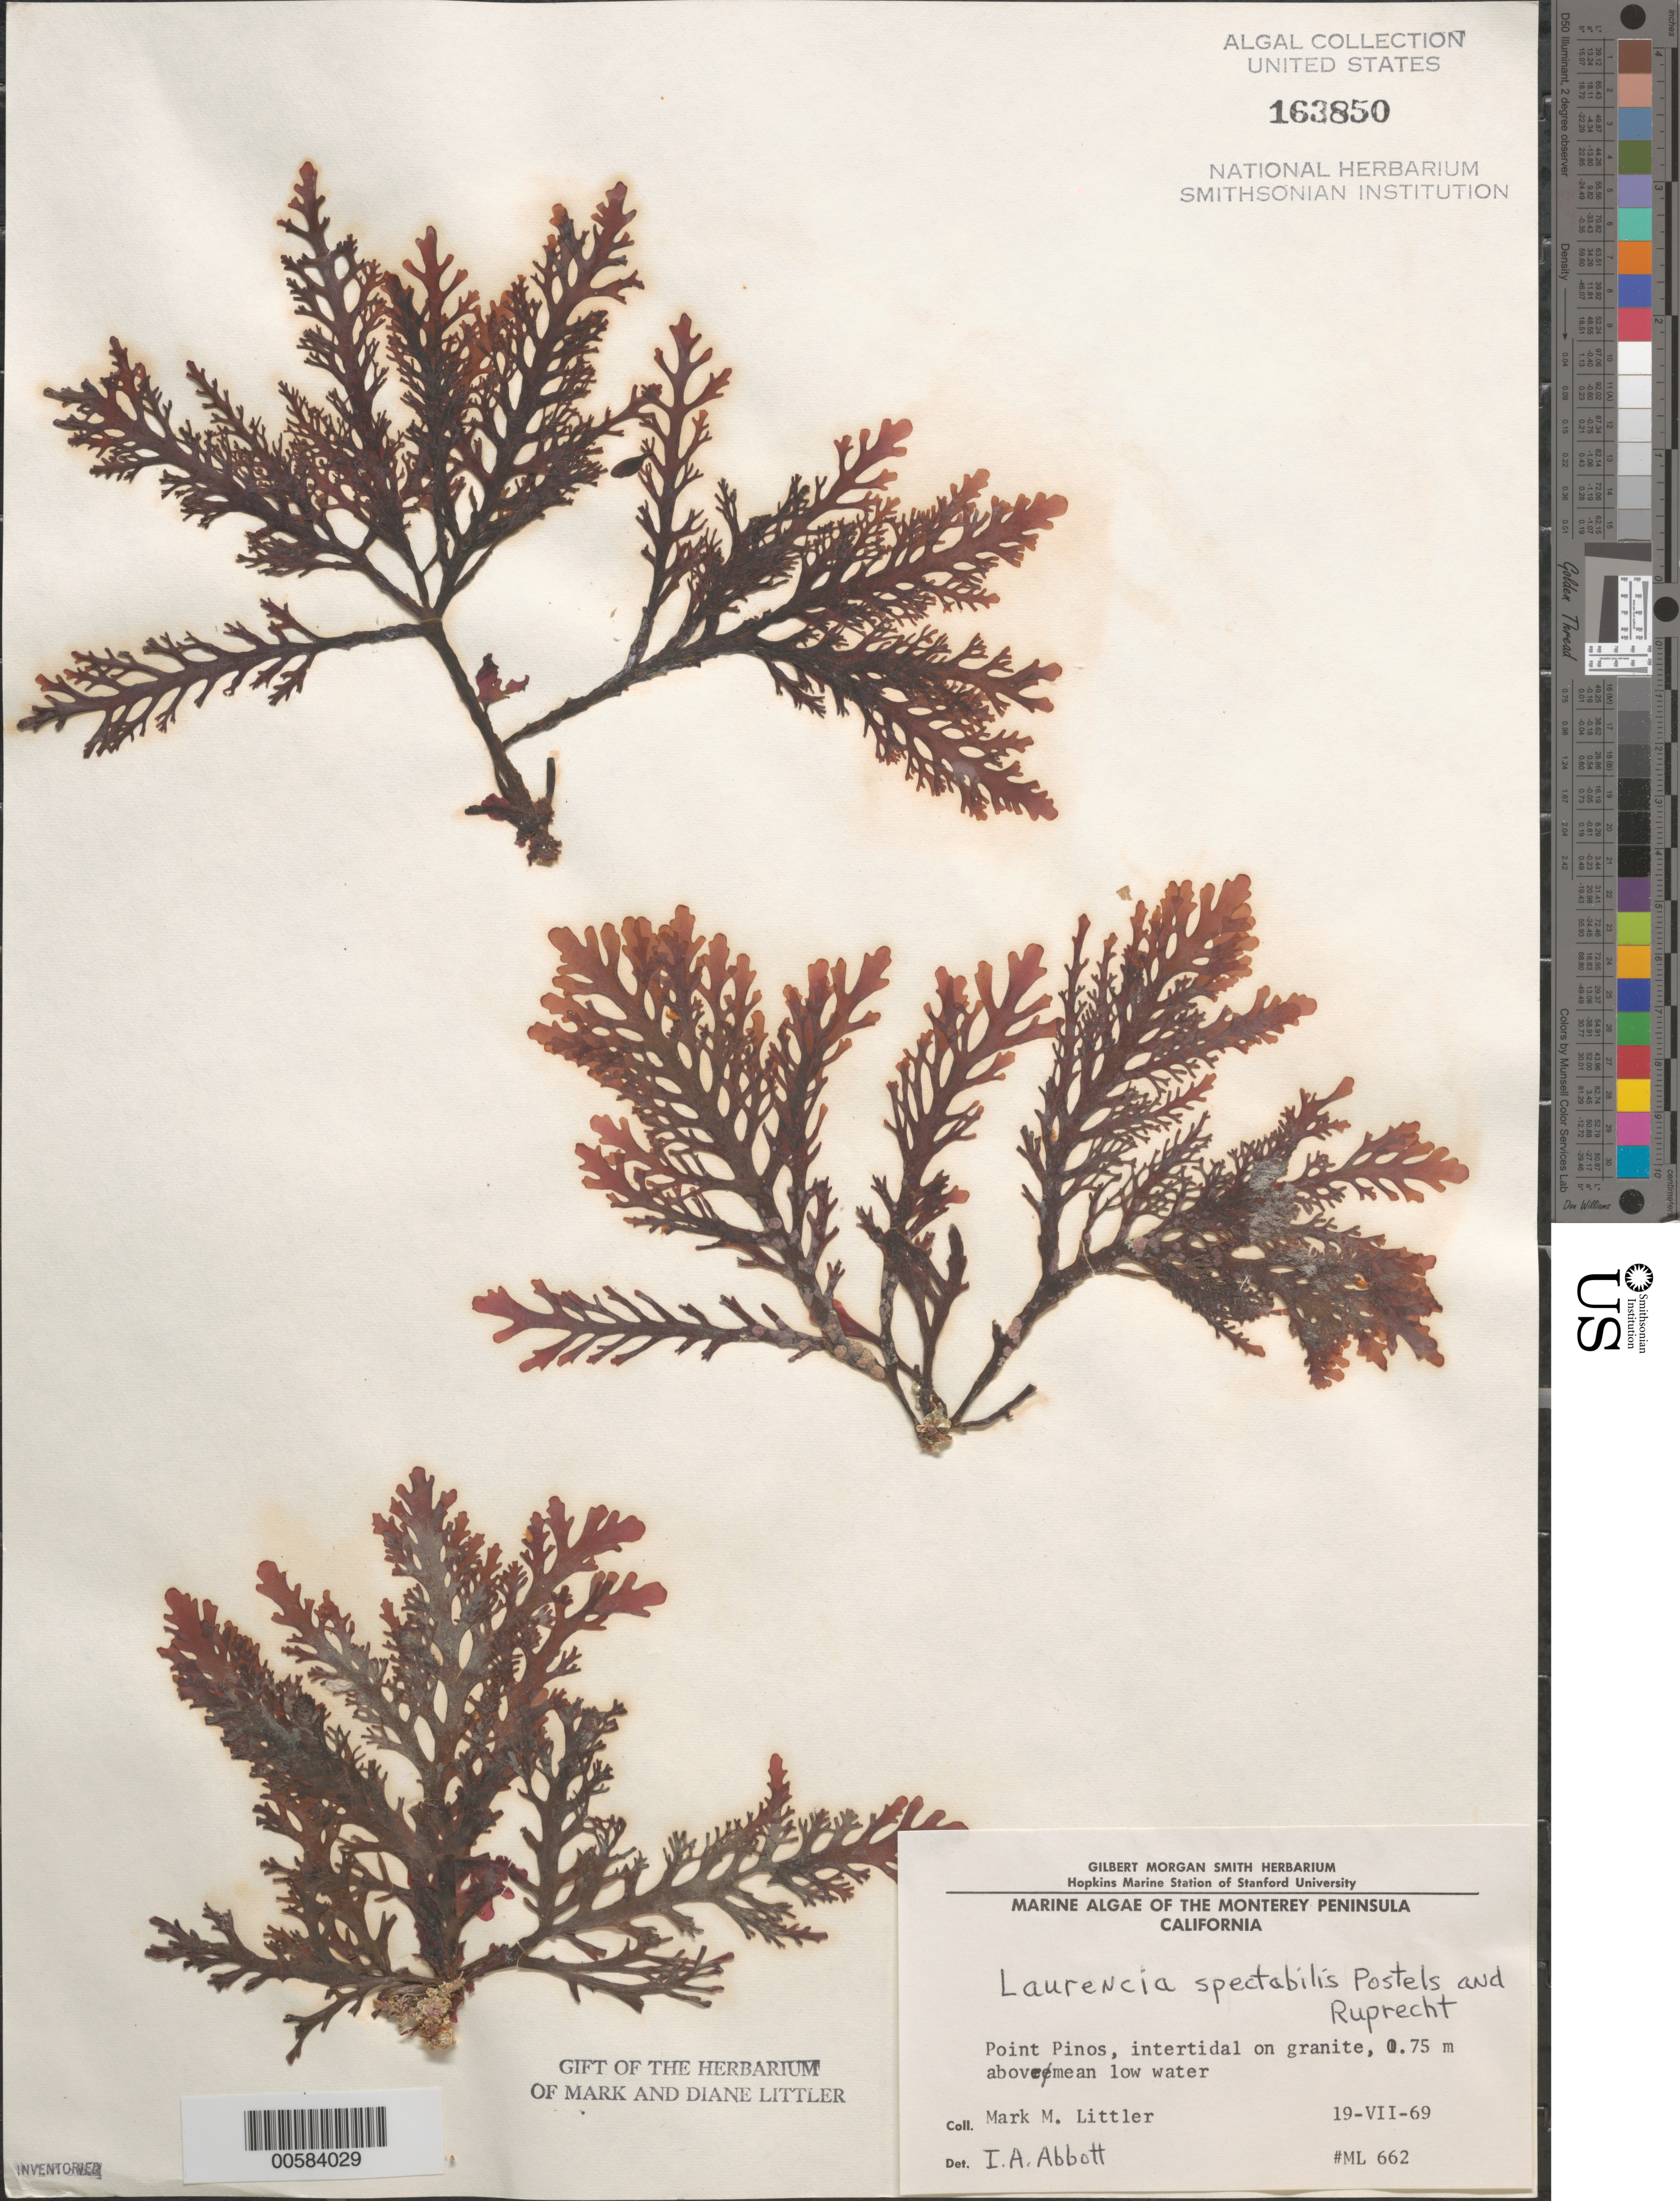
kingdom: Plantae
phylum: Rhodophyta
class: Florideophyceae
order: Ceramiales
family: Rhodomelaceae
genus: Osmundea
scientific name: Osmundea spectabilis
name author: (Postels & Rupr.) K.W. Nam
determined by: Algae name updating Project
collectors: M. M. Littler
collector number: ML 662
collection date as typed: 19 Jul 1969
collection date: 1969-07-19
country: United States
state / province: California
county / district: Monterey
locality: Point Pinos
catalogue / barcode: US 163850